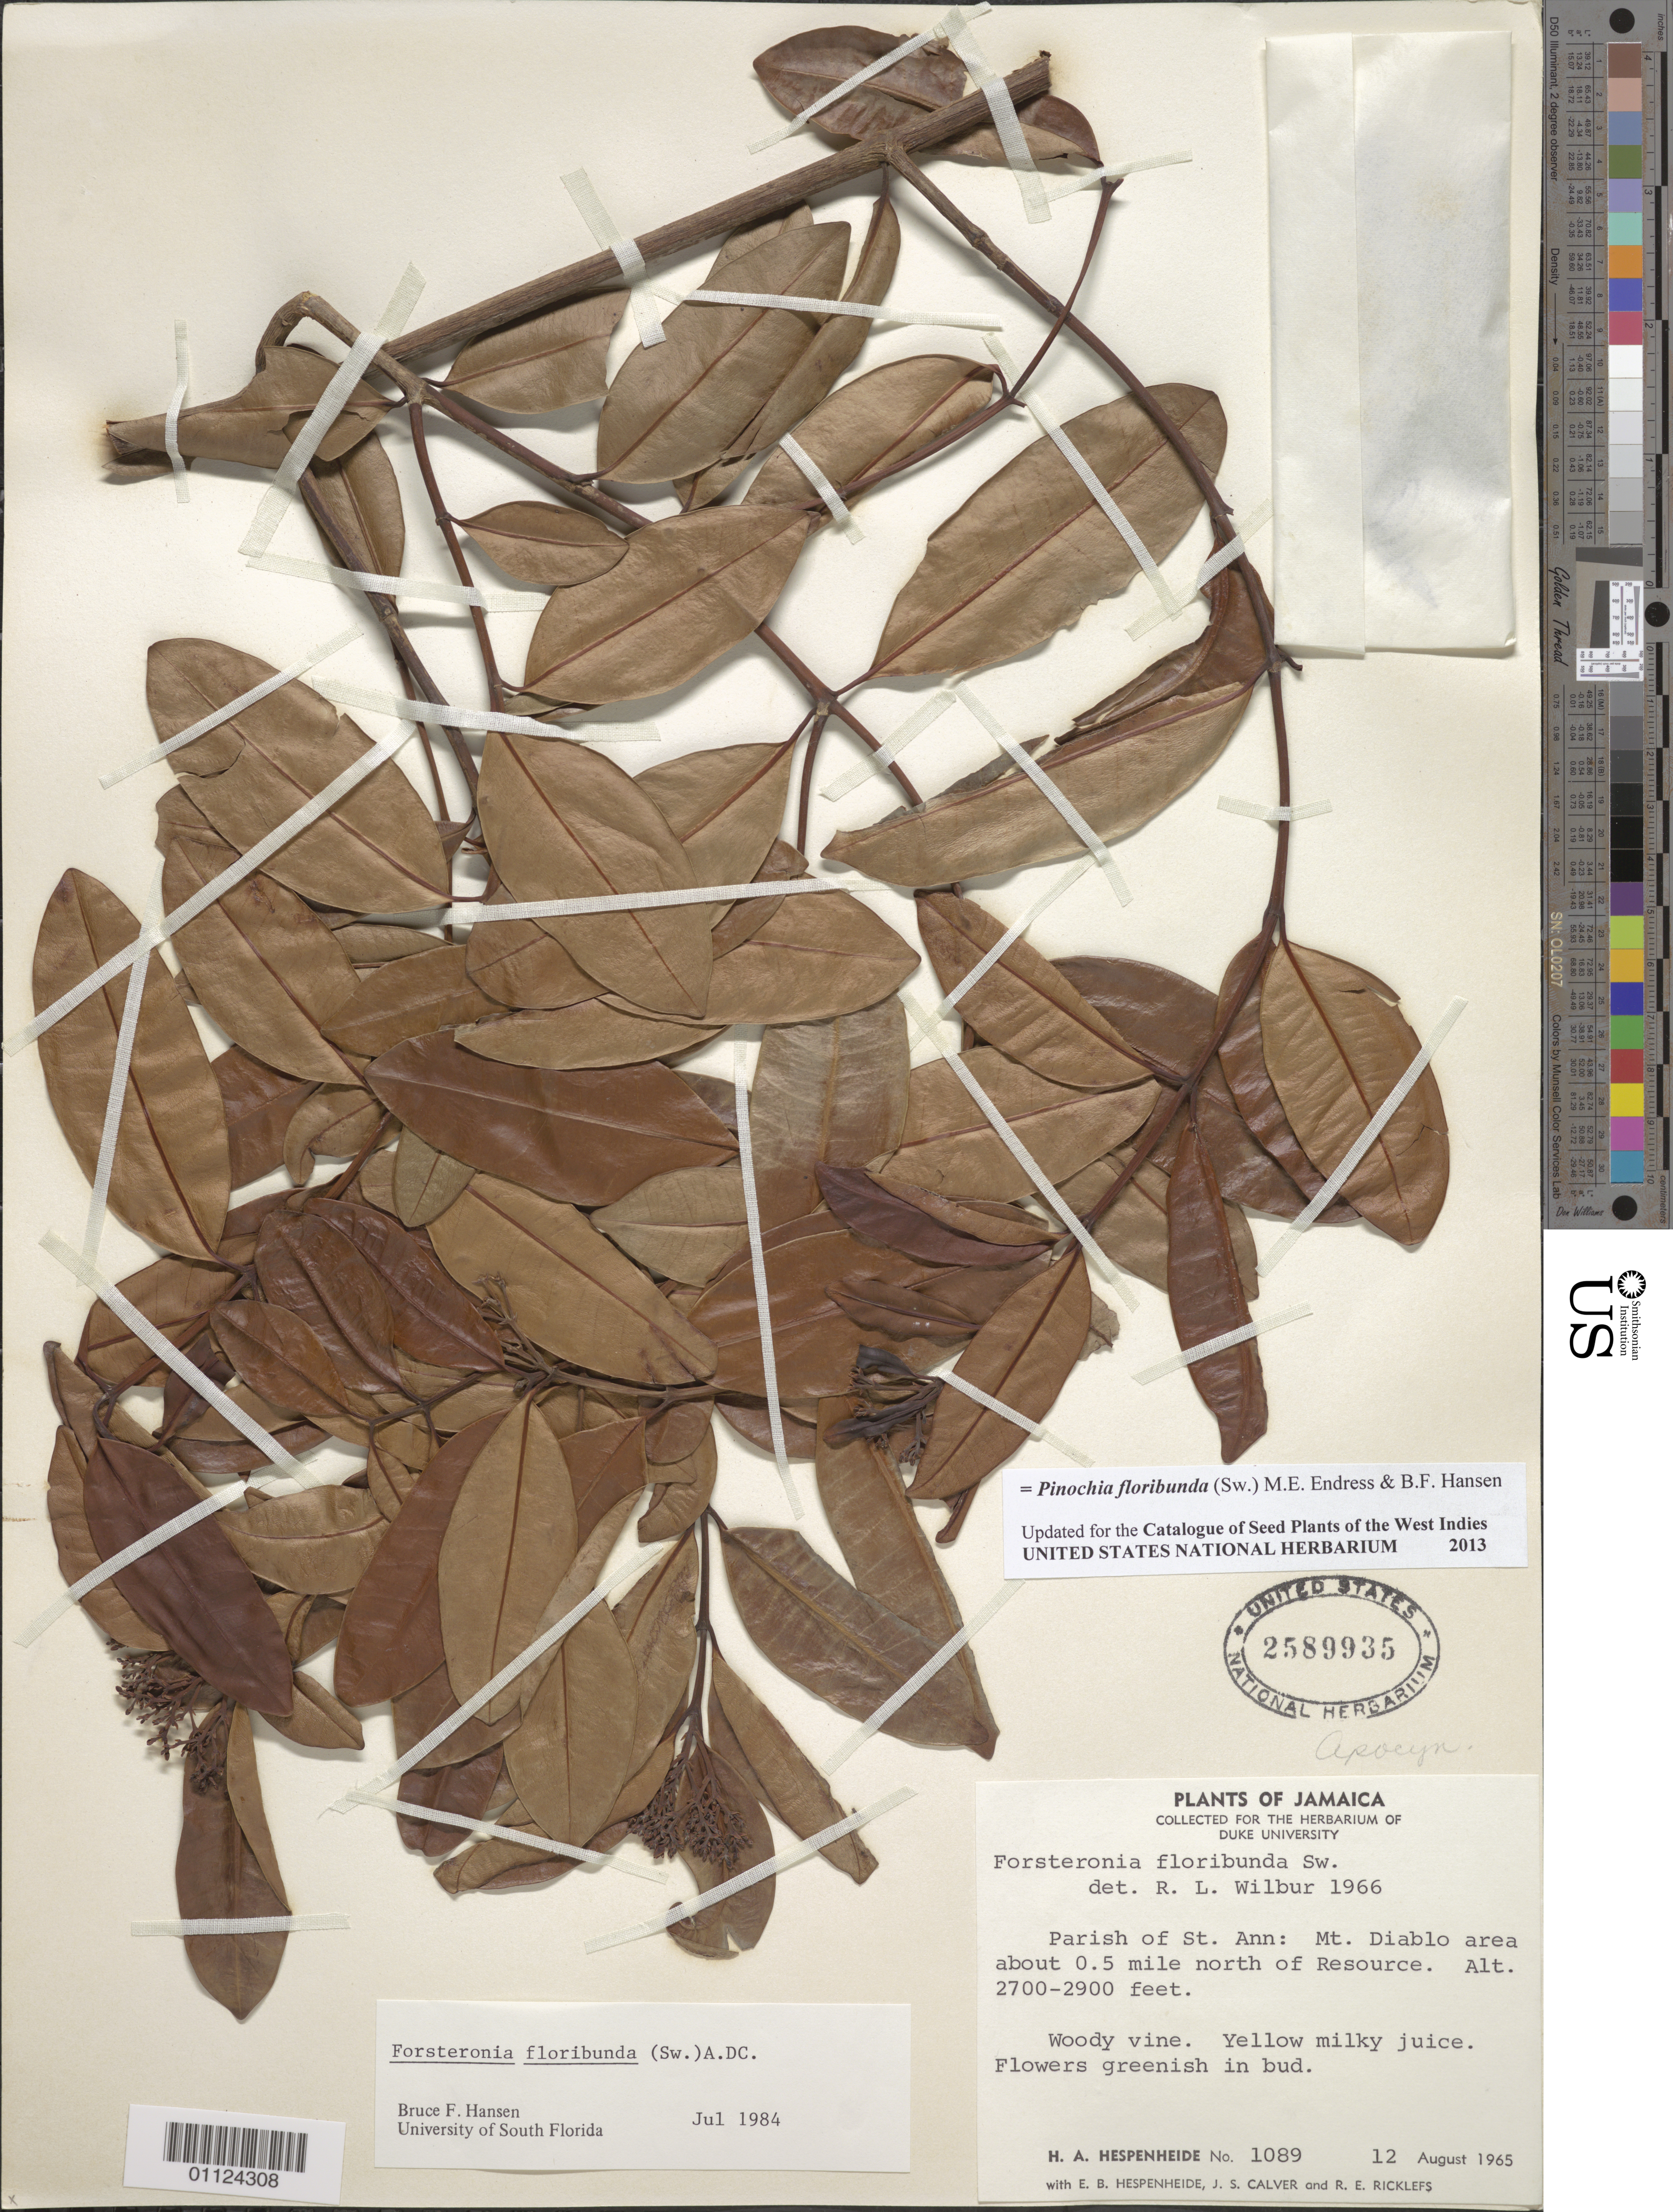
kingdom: Plantae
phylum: Tracheophyta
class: Magnoliopsida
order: Gentianales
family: Apocynaceae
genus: Pinochia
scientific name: Pinochia floribunda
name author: (Sw.) M.E. Endress & B.F. Hansen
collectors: H. A. Hespenheide, E. Hespenheide, J. Calver & R. Ricklefs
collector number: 1089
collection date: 1965-08-12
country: Jamaica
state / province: Saint Ann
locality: Mt. Diablo area, about 0.5 mile N of Resource.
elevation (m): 823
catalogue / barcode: US 2589935